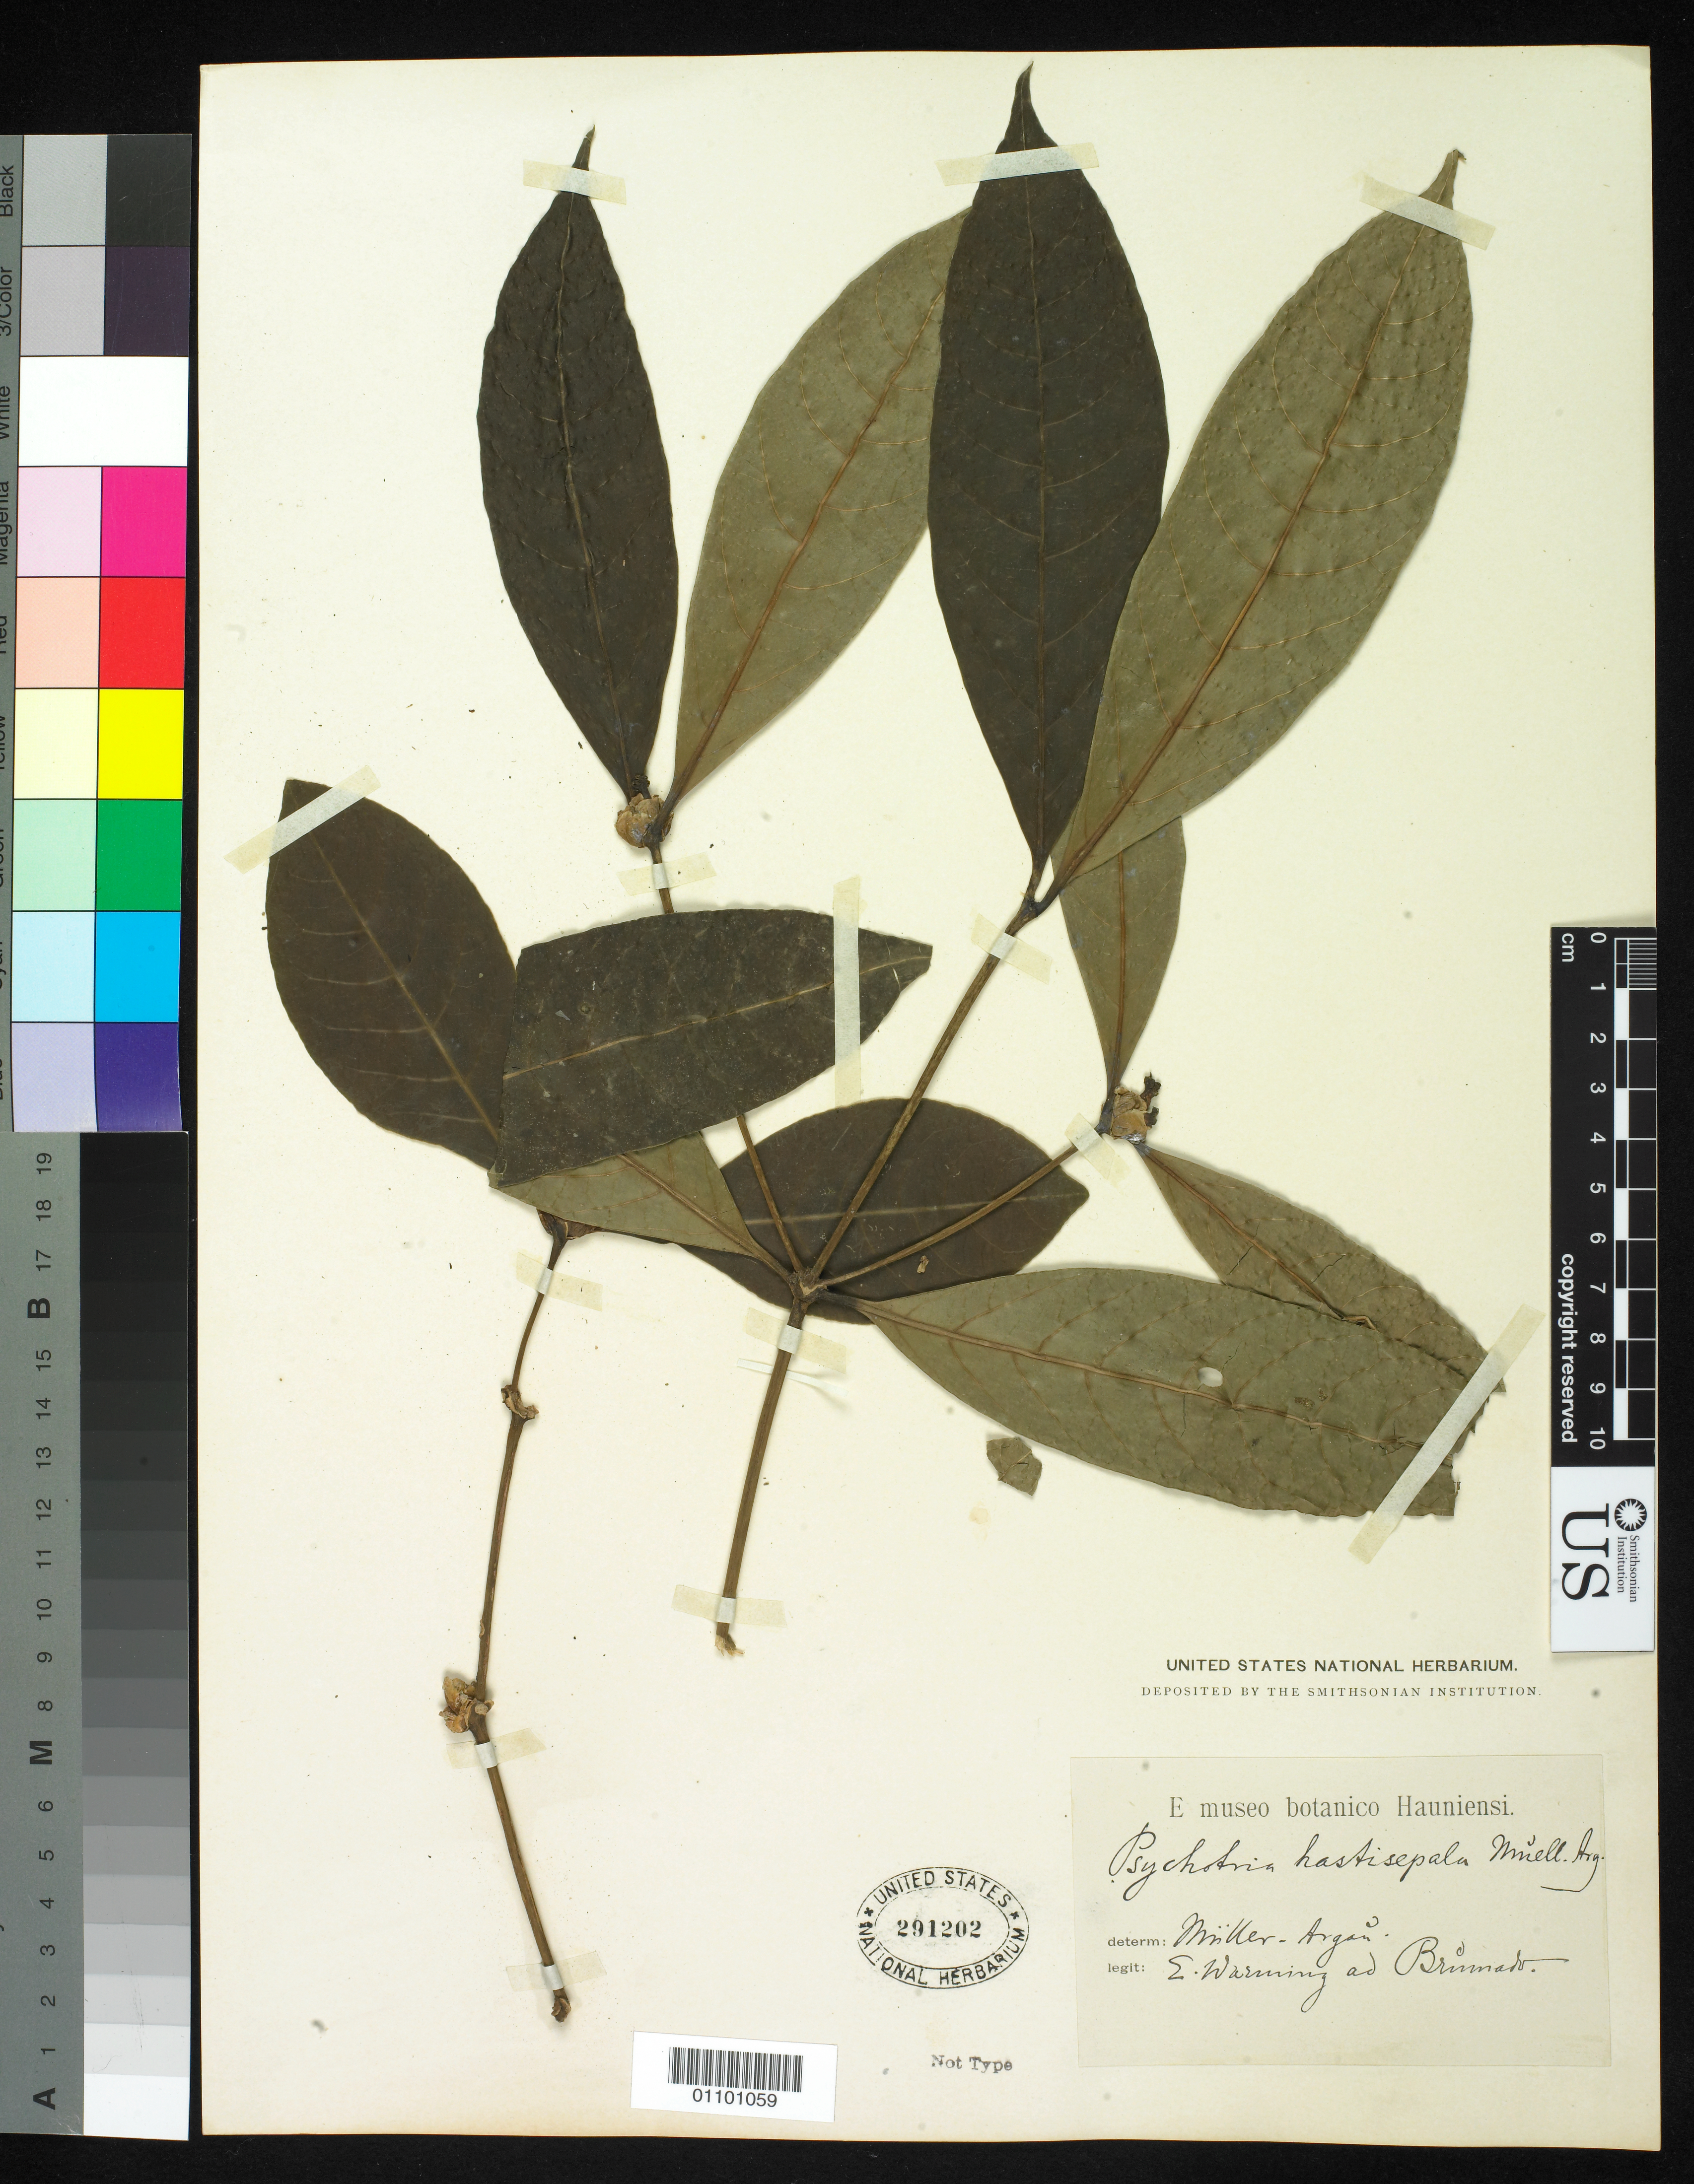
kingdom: Plantae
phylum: Tracheophyta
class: Magnoliopsida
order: Gentianales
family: Rubiaceae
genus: Psychotria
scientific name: Psychotria hastisepala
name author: Müll. Arg. in Mart.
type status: Possible Syntype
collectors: E. Warming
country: Brazil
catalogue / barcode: US 291202